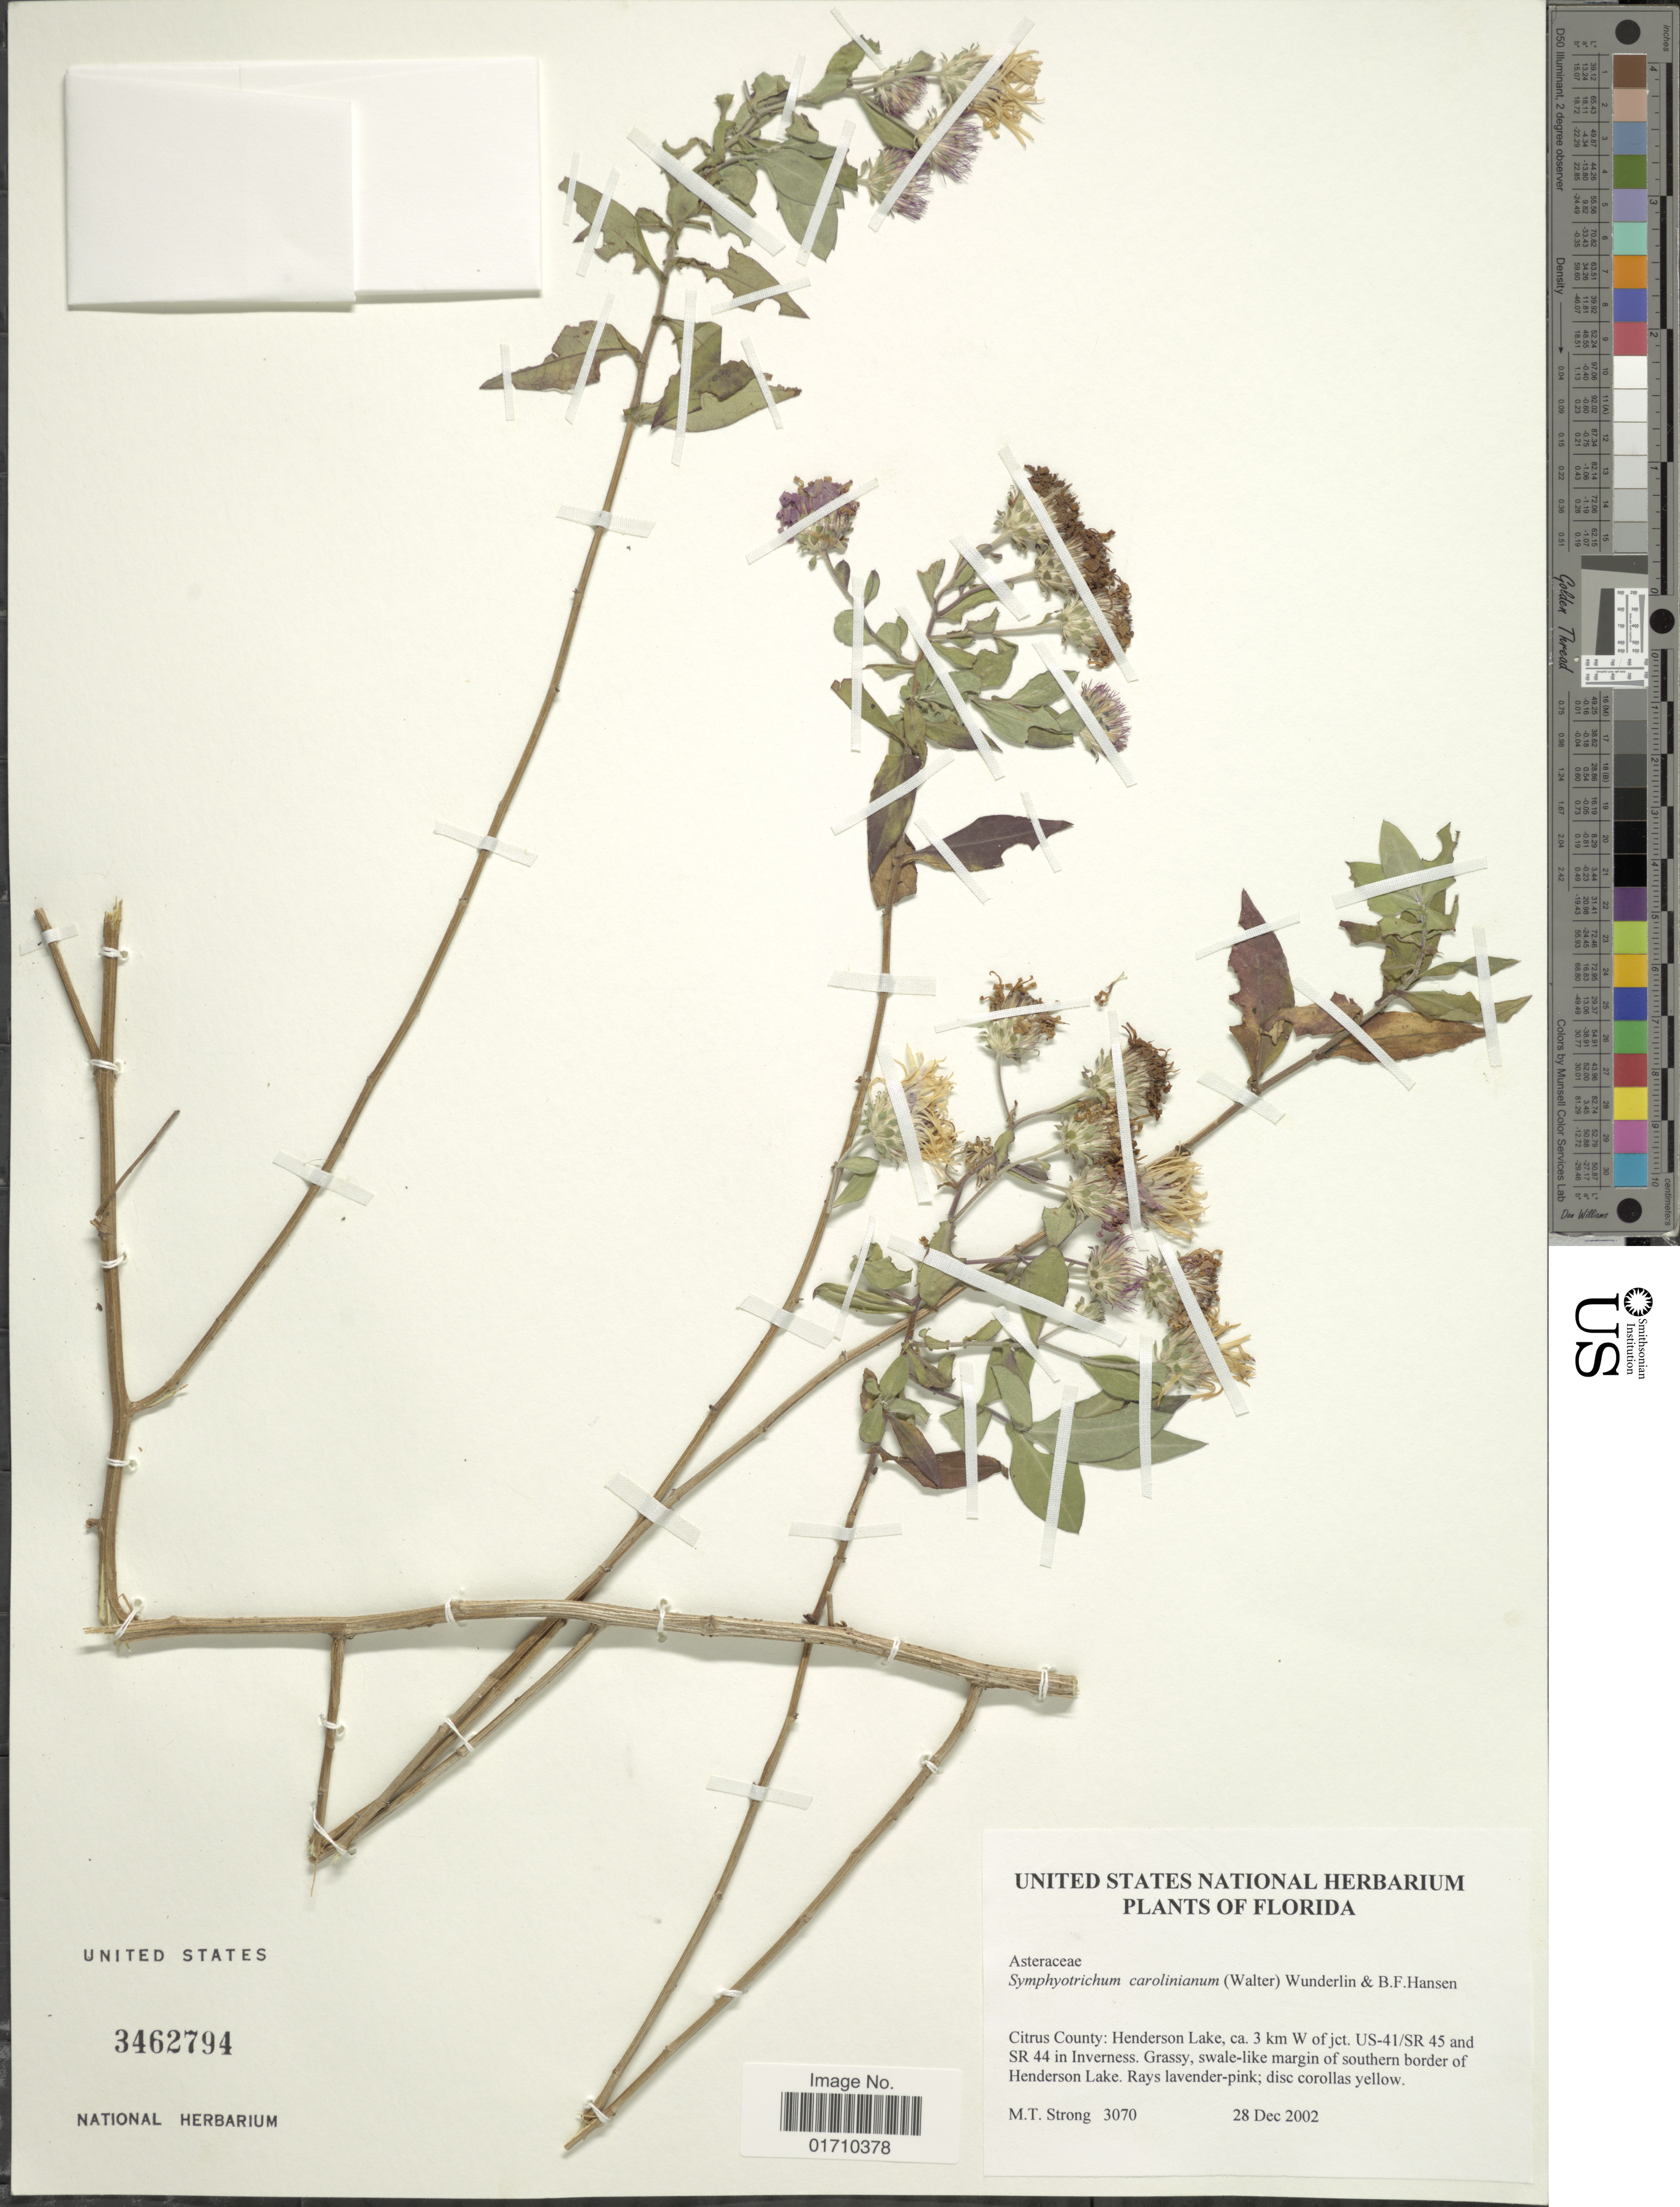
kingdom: Plantae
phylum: Tracheophyta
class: Magnoliopsida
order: Asterales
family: Asteraceae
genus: Ampelaster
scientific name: Ampelaster carolinianus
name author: (Walter) G.L. Nesom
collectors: M. T. Strong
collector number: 3070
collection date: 2002-12-28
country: United States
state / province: Florida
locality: Citrus County: Henderson Lake, ca. 3 km W of jct US-41/ SR 45 and SR 44 in Inverness. Grassy, swale-liek margin of southern border of Henderson Lake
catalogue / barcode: US 3462794